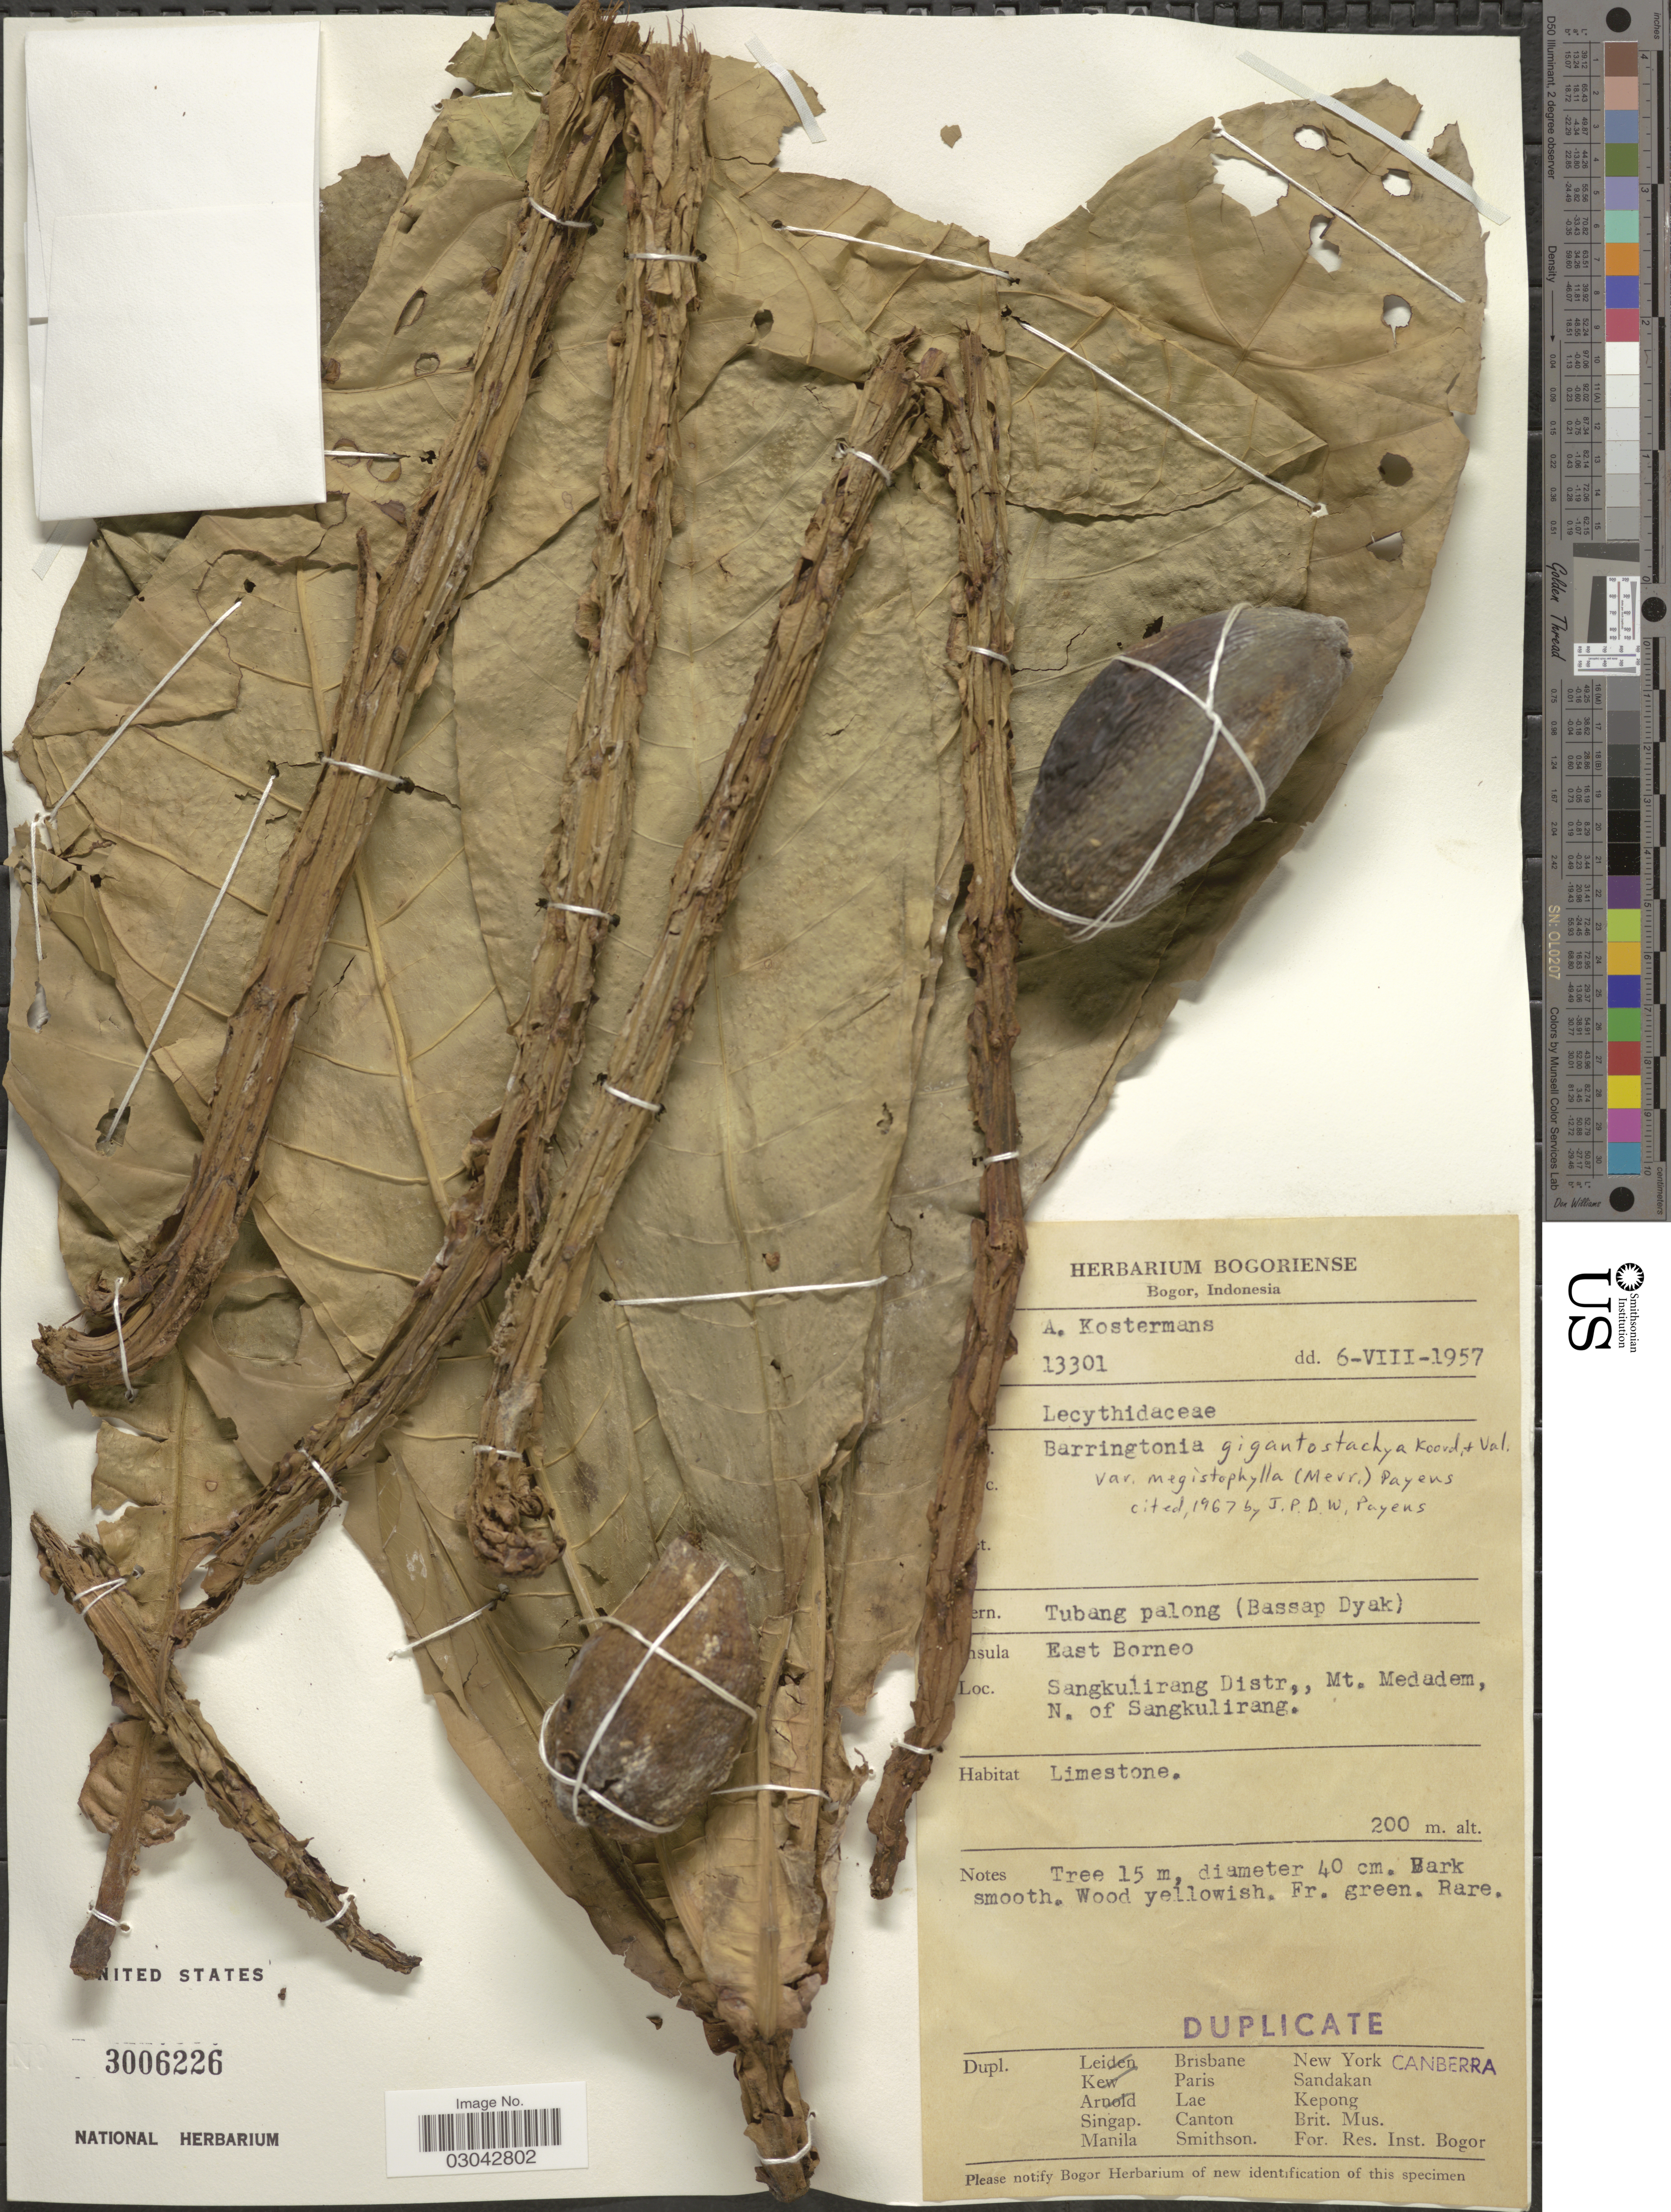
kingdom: Plantae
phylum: Tracheophyta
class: Magnoliopsida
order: Ericales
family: Lecythidaceae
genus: Barringtonia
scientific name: Barringtonia gigantostachya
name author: Koord. & Valeton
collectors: A. J. G. Kostermans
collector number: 13301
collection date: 1957-08-06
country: Indonesia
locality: Insula East Borneo. Sangkulirang Distr., Mt. Medadem, N. of Sangkulirang.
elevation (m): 200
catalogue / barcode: US 3006226